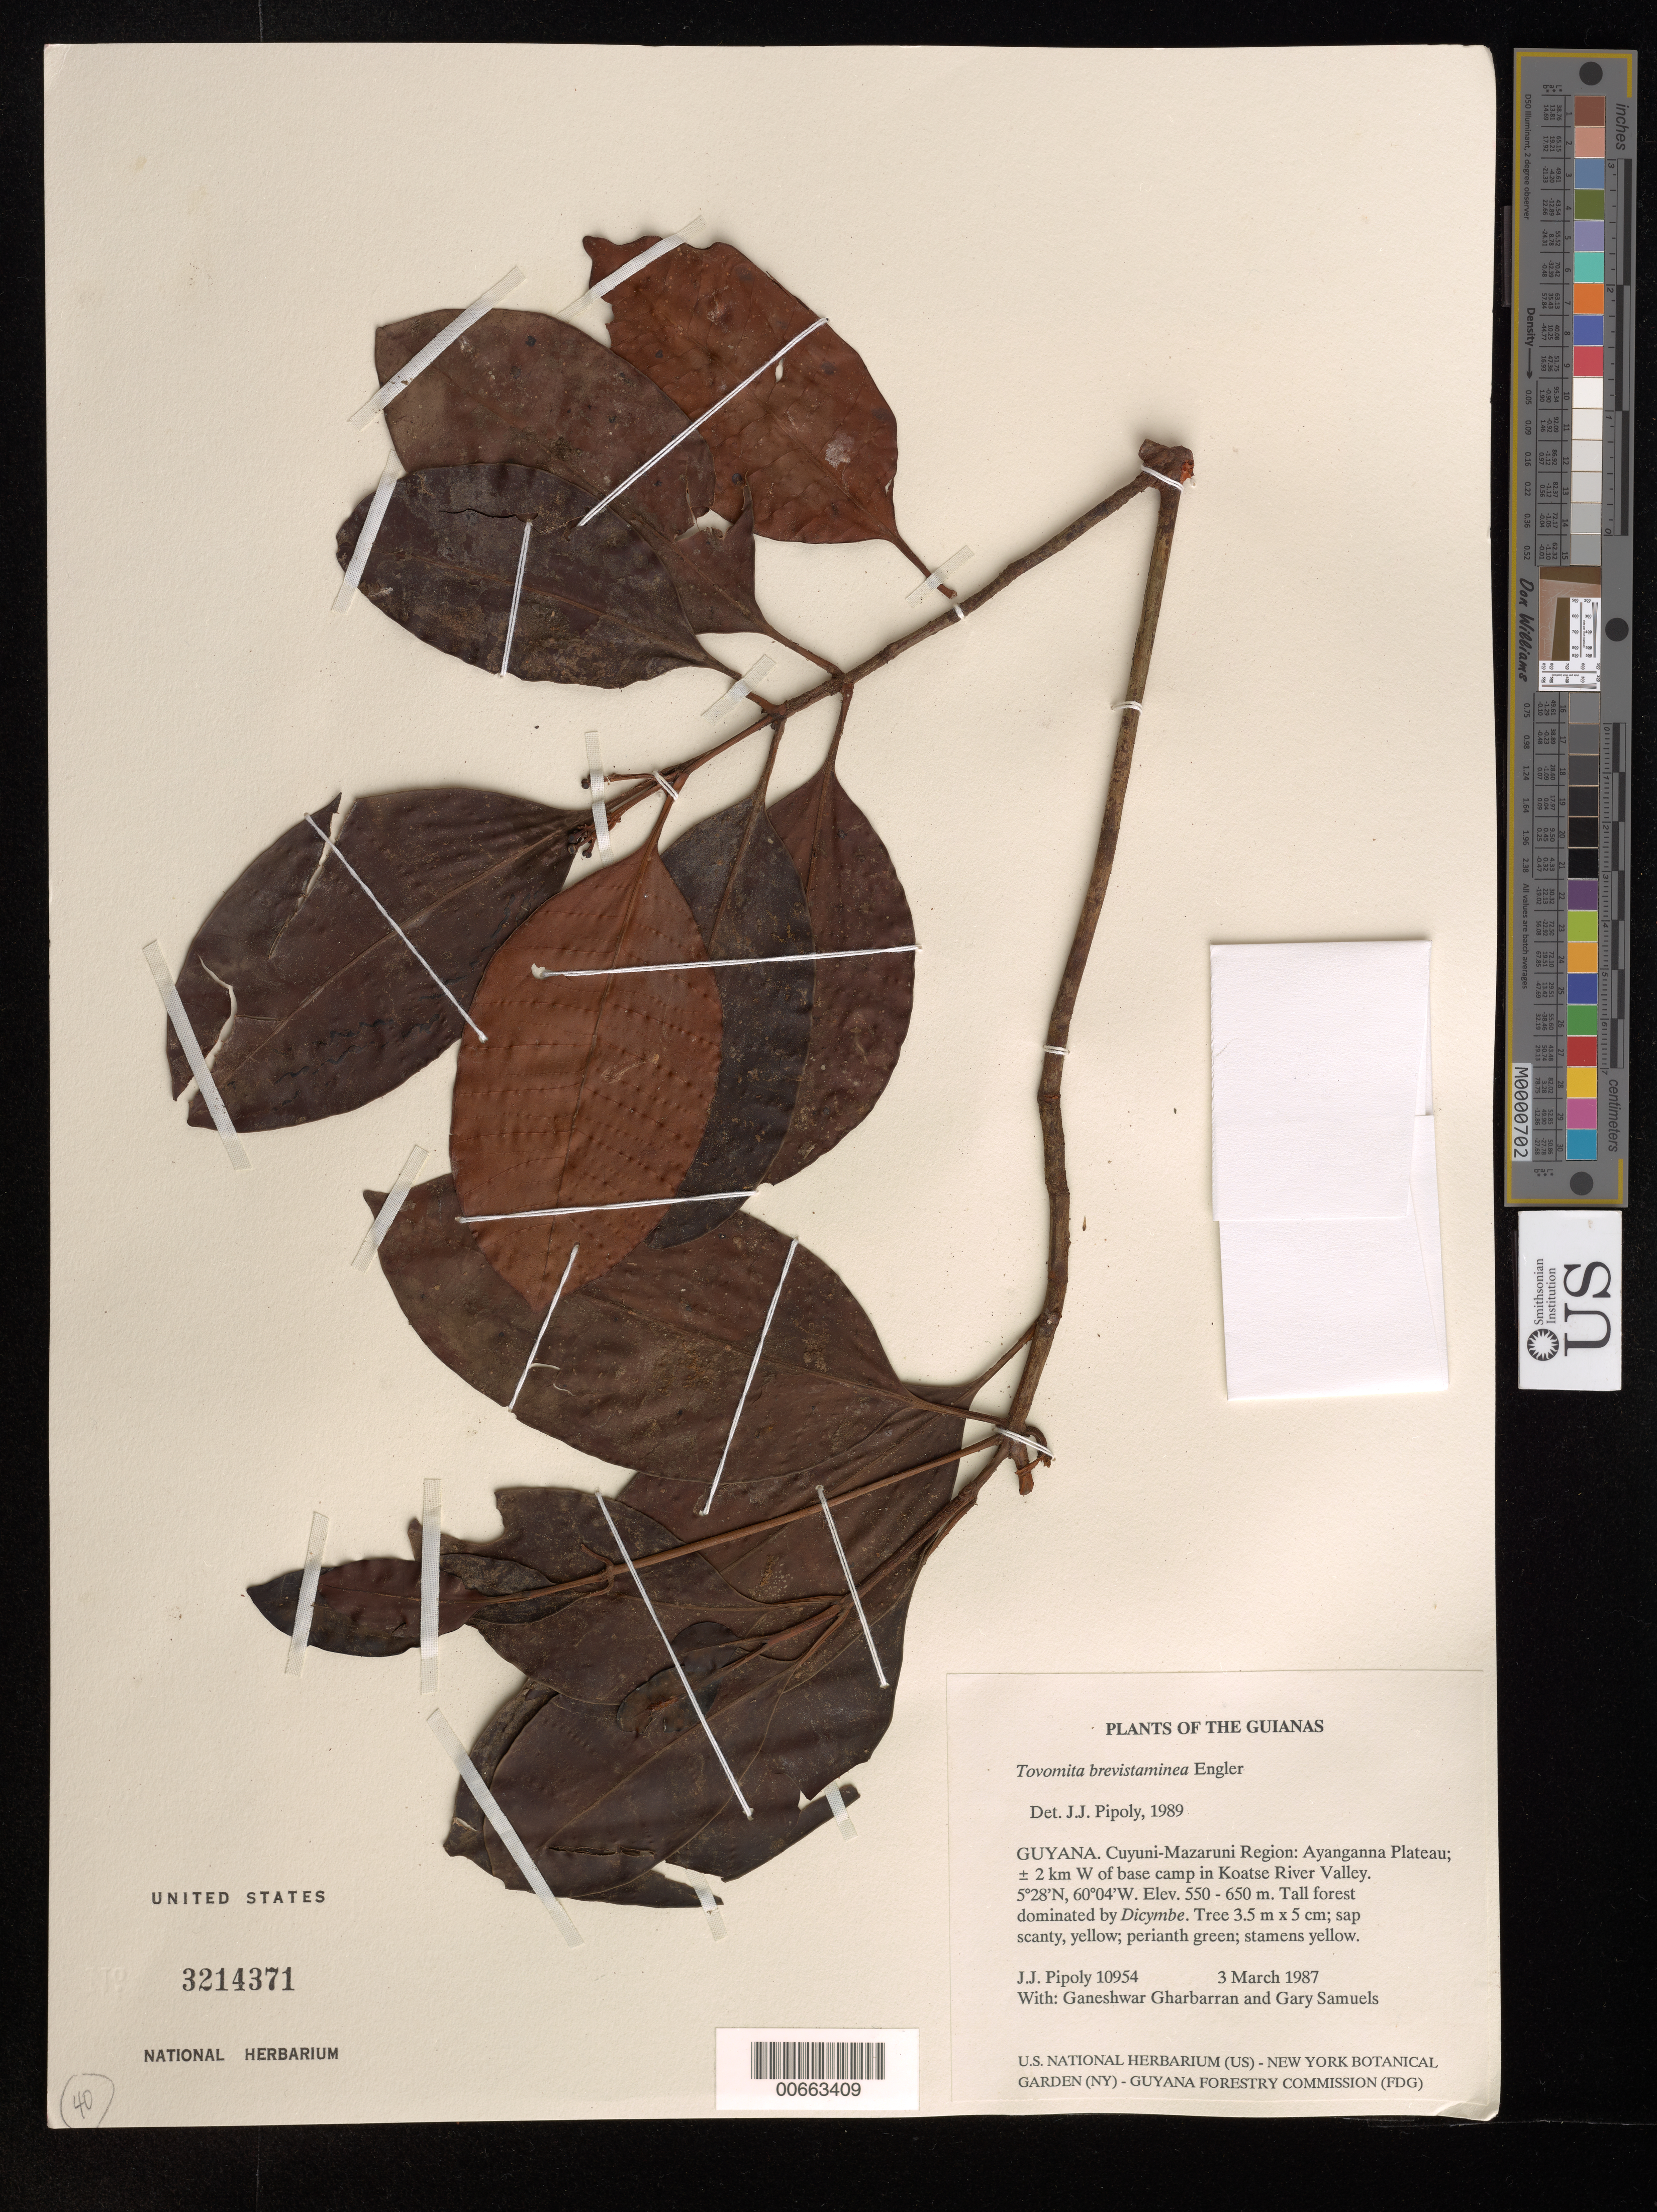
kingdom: Plantae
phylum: Tracheophyta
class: Magnoliopsida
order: Malpighiales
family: Clusiaceae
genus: Tovomita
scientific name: Tovomita brevistaminea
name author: Engl.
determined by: Pipoly, J. J., III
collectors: J. J. Pipoly, G. Gharbarran & G. Samuels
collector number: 10954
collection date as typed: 3 March 1987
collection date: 1987-03-03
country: Guyana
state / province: Cuyuni-Mazaruni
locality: Ayanganna Plateau; ± 2 km W of base camp in Koatse River Valley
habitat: Tall forest dominated by Dicymbe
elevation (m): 550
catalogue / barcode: US 3214371